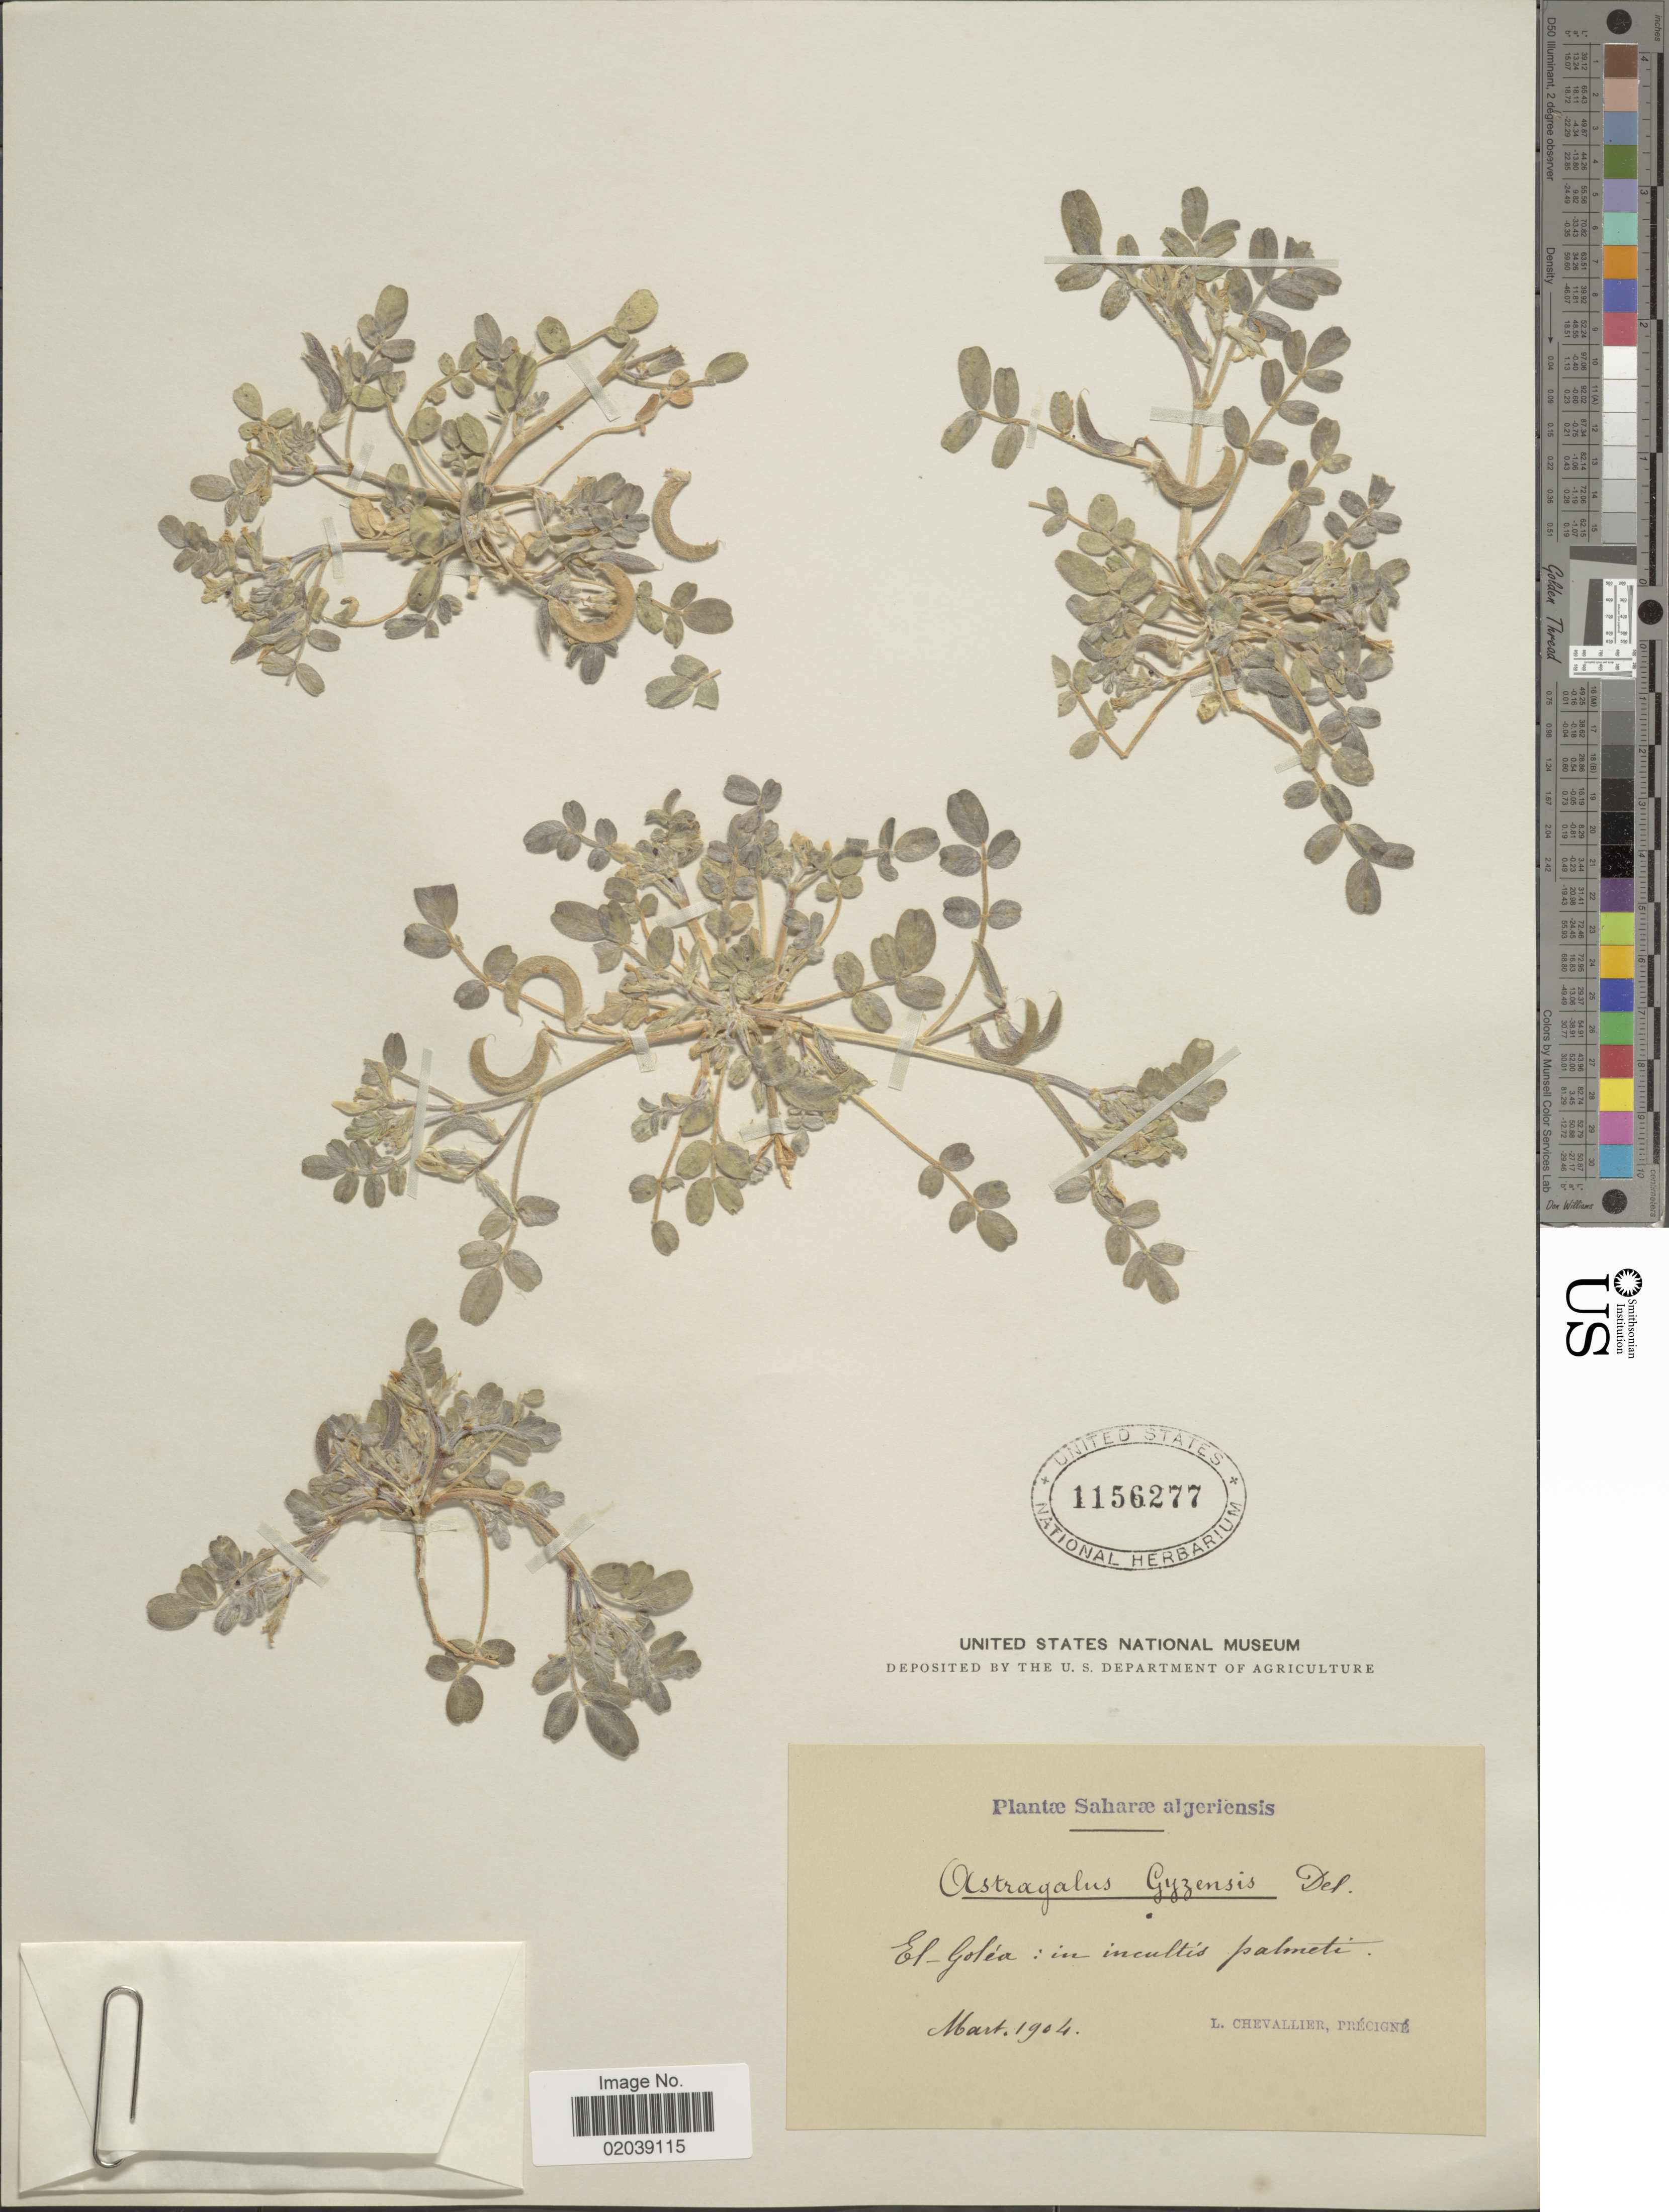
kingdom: Plantae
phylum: Tracheophyta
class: Magnoliopsida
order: Fabales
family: Fabaceae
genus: Astragalus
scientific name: Astragalus gyzensis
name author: Delile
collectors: L. Chevallier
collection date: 1904-03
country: Algeria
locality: Saharae algriensis. El- Golea: in incultis palmeti.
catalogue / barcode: US 1156277